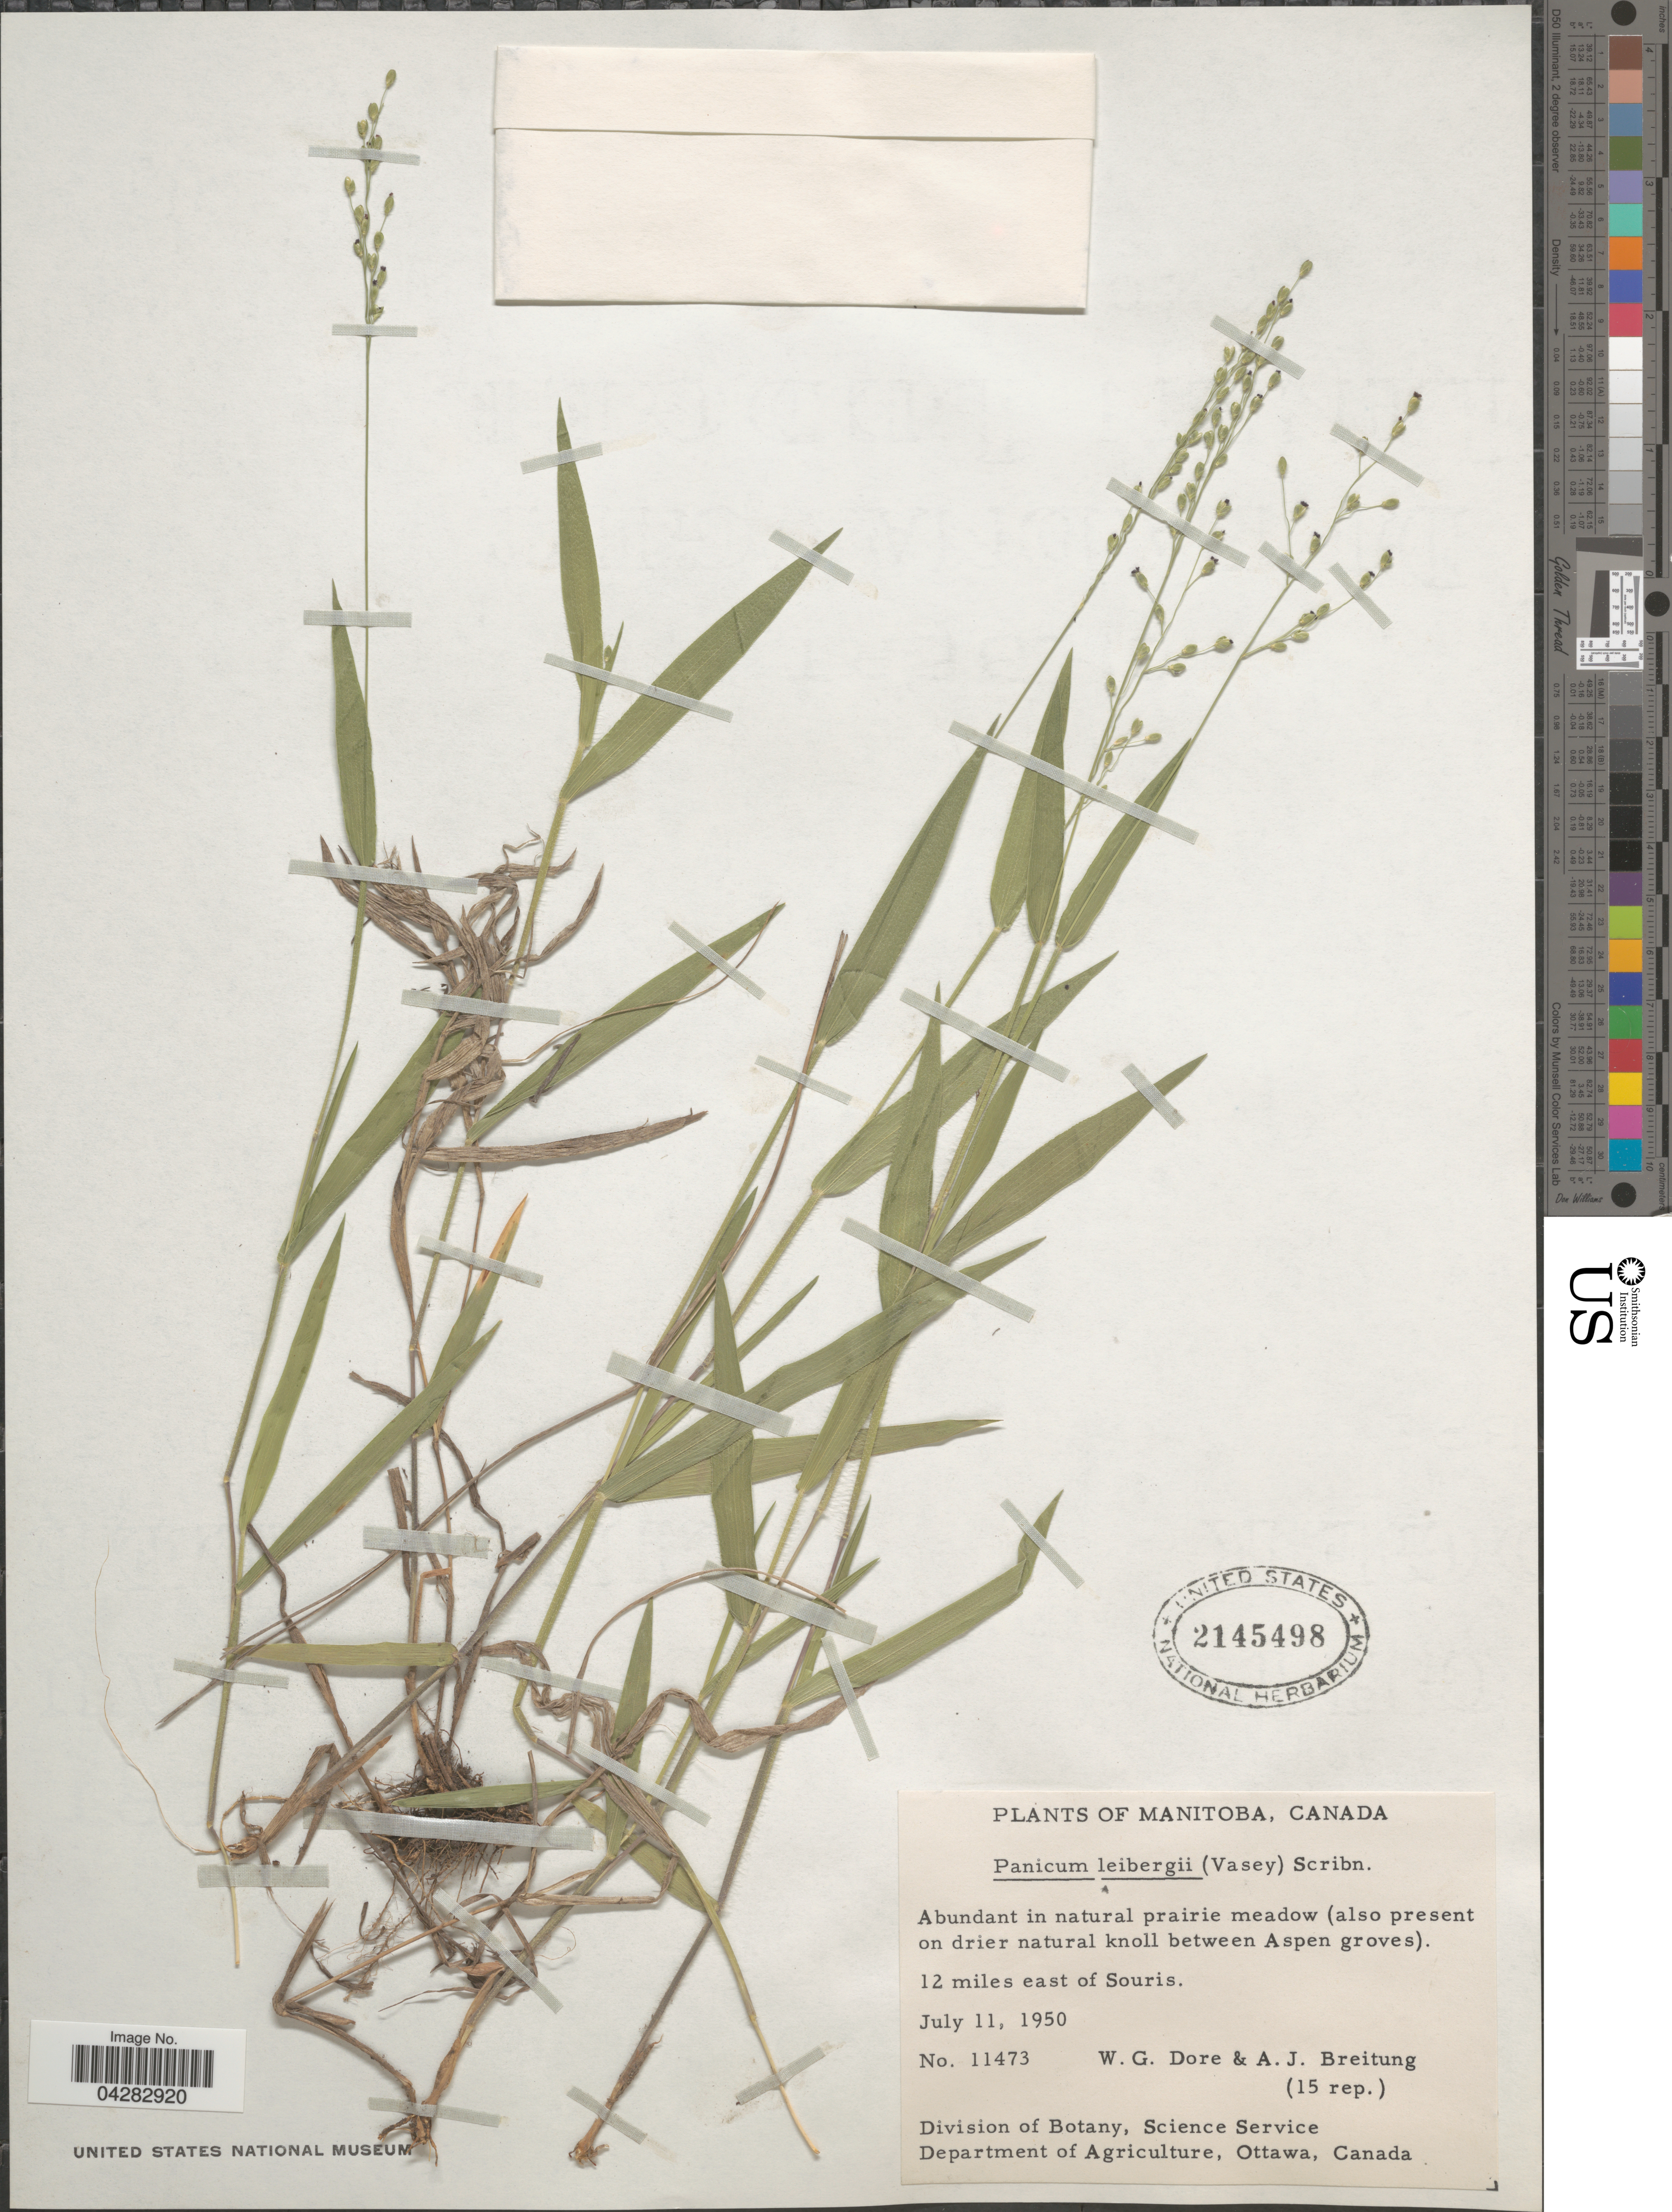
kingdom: Plantae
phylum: Tracheophyta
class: Liliopsida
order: Poales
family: Poaceae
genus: Dichanthelium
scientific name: Dichanthelium leibergii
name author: (Vasey) Gould & C.A. Clark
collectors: W. Dore & A. Breitung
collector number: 11473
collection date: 1950-07-11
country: Canada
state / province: Manitoba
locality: In natural prairie meadow. 12 miles east of Souris.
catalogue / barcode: US 2145498